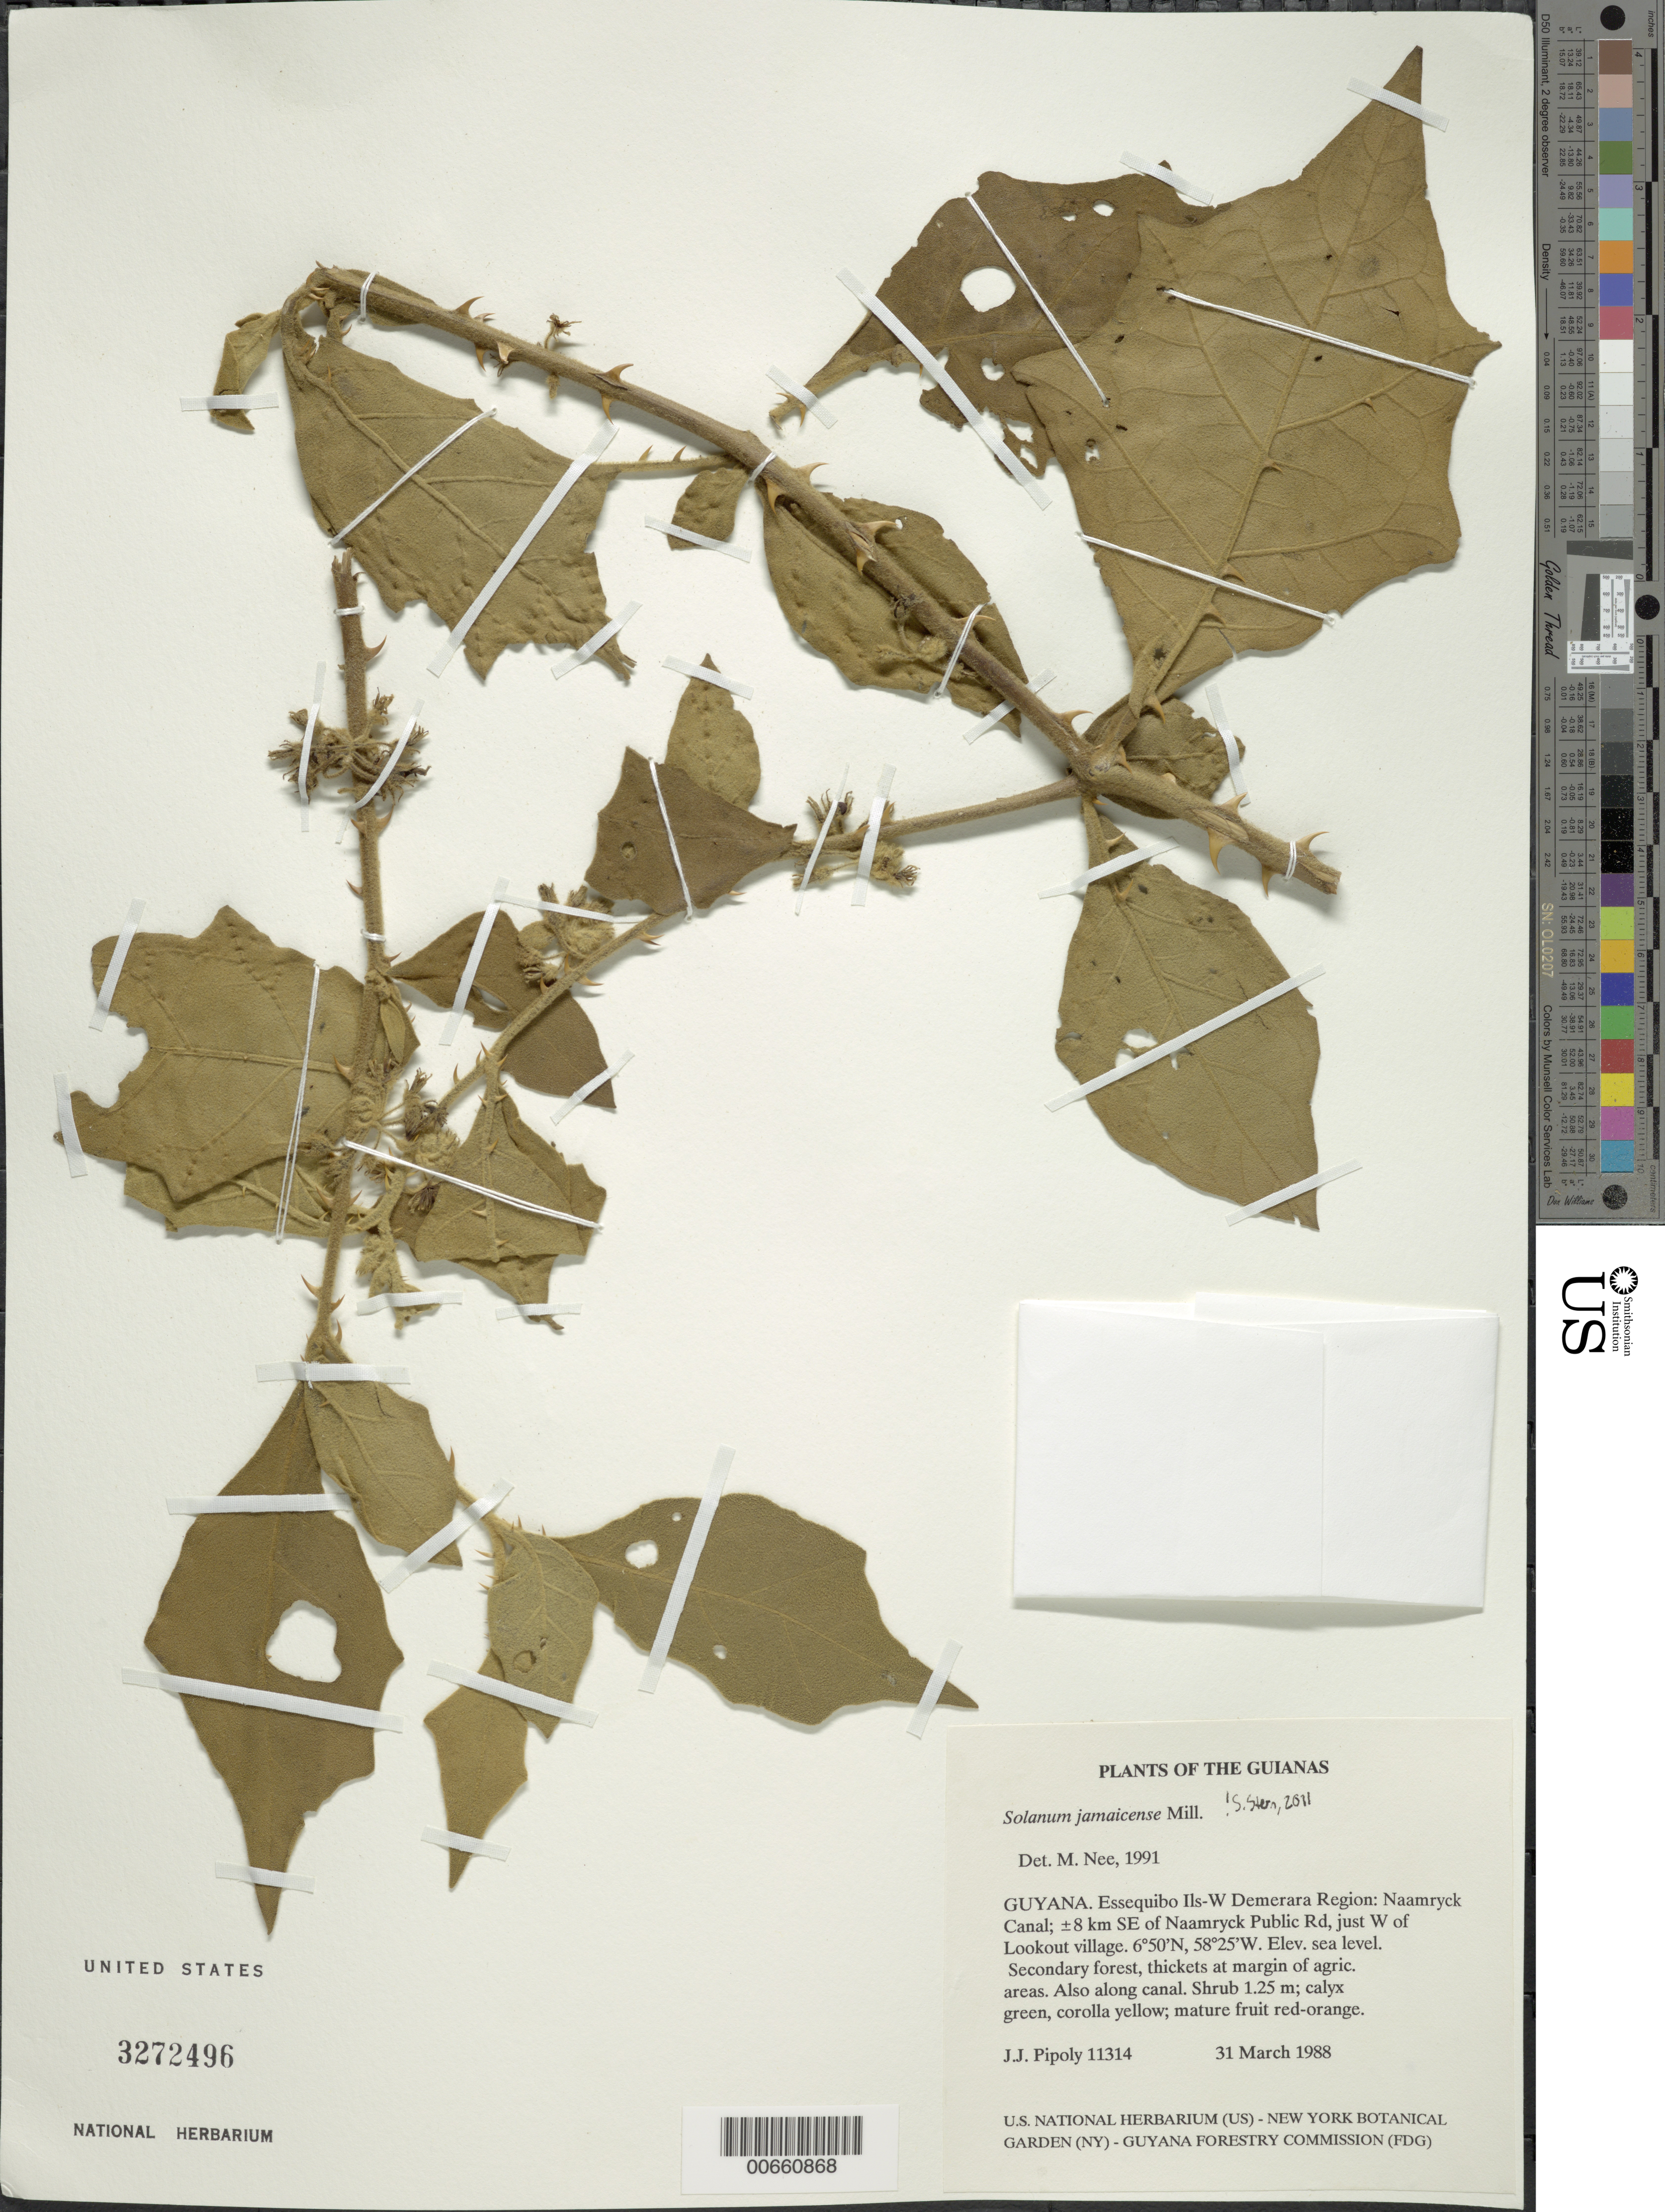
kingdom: Plantae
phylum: Tracheophyta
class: Magnoliopsida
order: Solanales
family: Solanaceae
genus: Solanum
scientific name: Solanum jamaicense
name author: Mill.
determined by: Nee, Michael H.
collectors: J. J. Pipoly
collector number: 11314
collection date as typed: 3 Mar 1987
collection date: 1987-03-03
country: Guyana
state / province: Essequibo Isl-W. Demerara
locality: Naamryck Canal; ±8 km SE of Naamryck Public Rd, just W of Lookout village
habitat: Secondary forest, thickets at margin of agric. areas. Also along canal.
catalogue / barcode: US 3272496